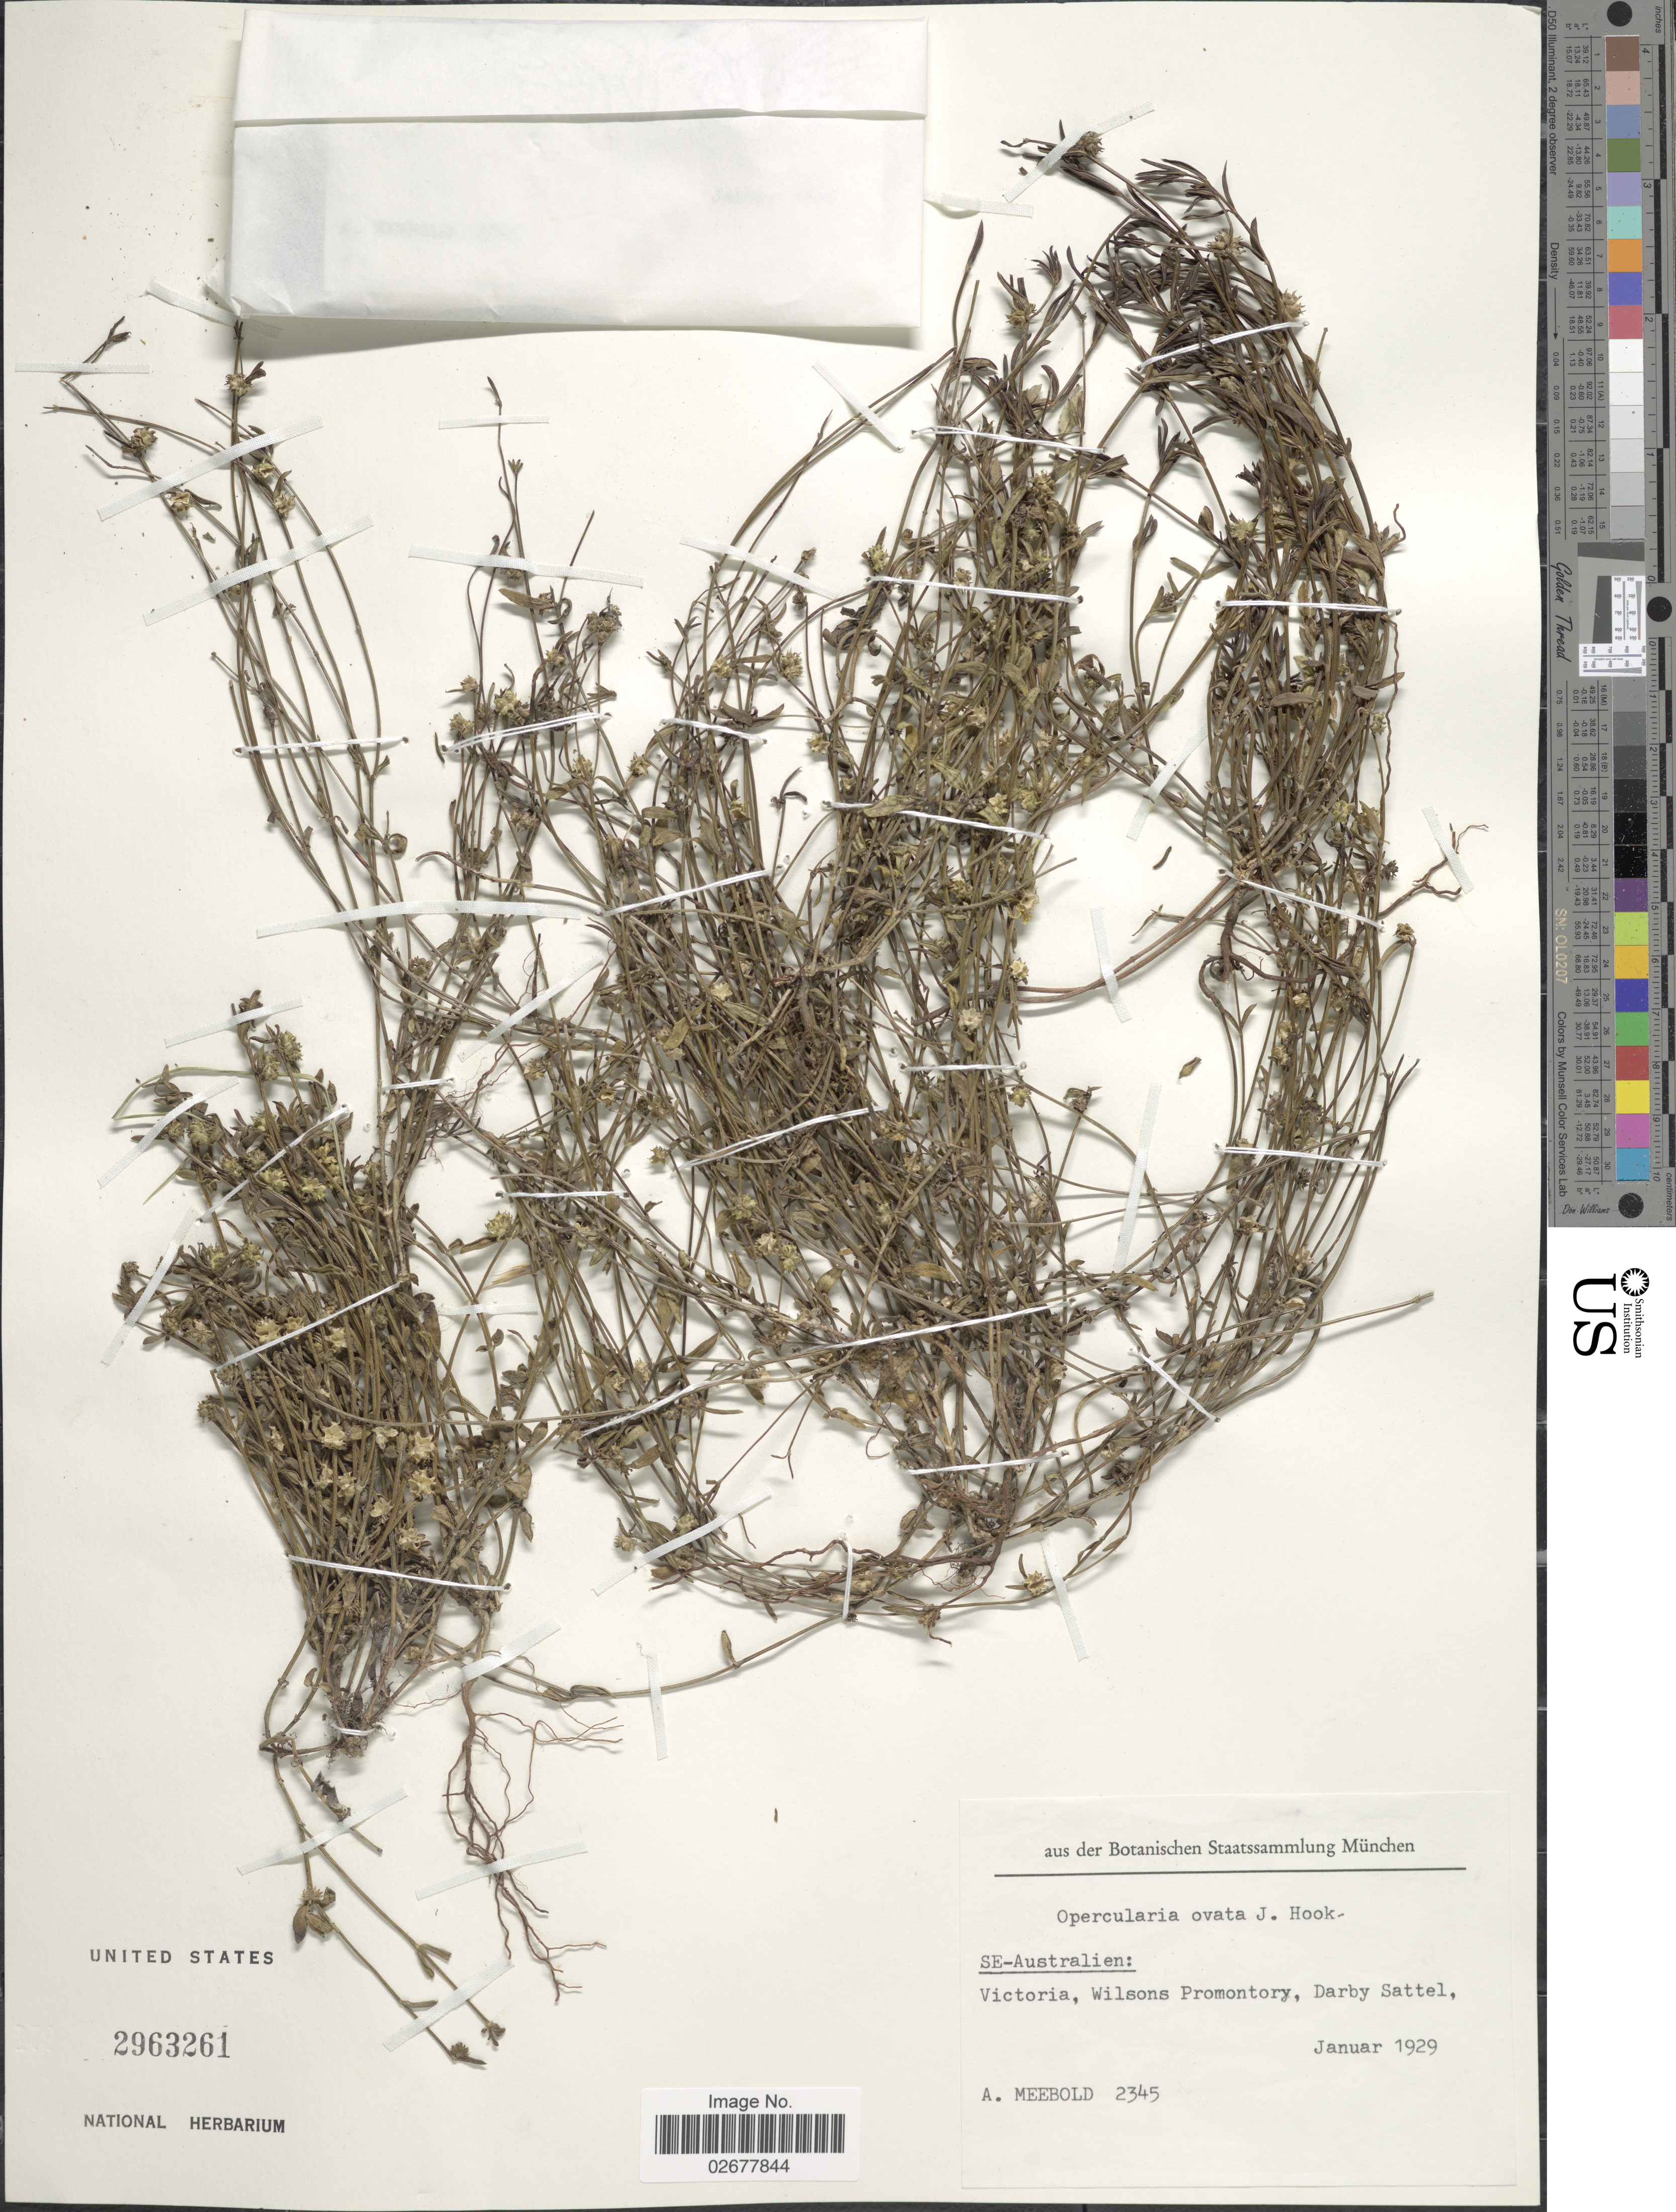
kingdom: Plantae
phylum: Tracheophyta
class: Magnoliopsida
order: Gentianales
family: Rubiaceae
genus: Opercularia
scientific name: Opercularia ovata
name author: Hook. f.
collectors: A. Meebold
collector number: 2345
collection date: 1929-01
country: Australia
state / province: Victoria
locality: SE-Australien: Victoria, Wilsons Promontory, Darby Sattell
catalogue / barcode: US 2963261